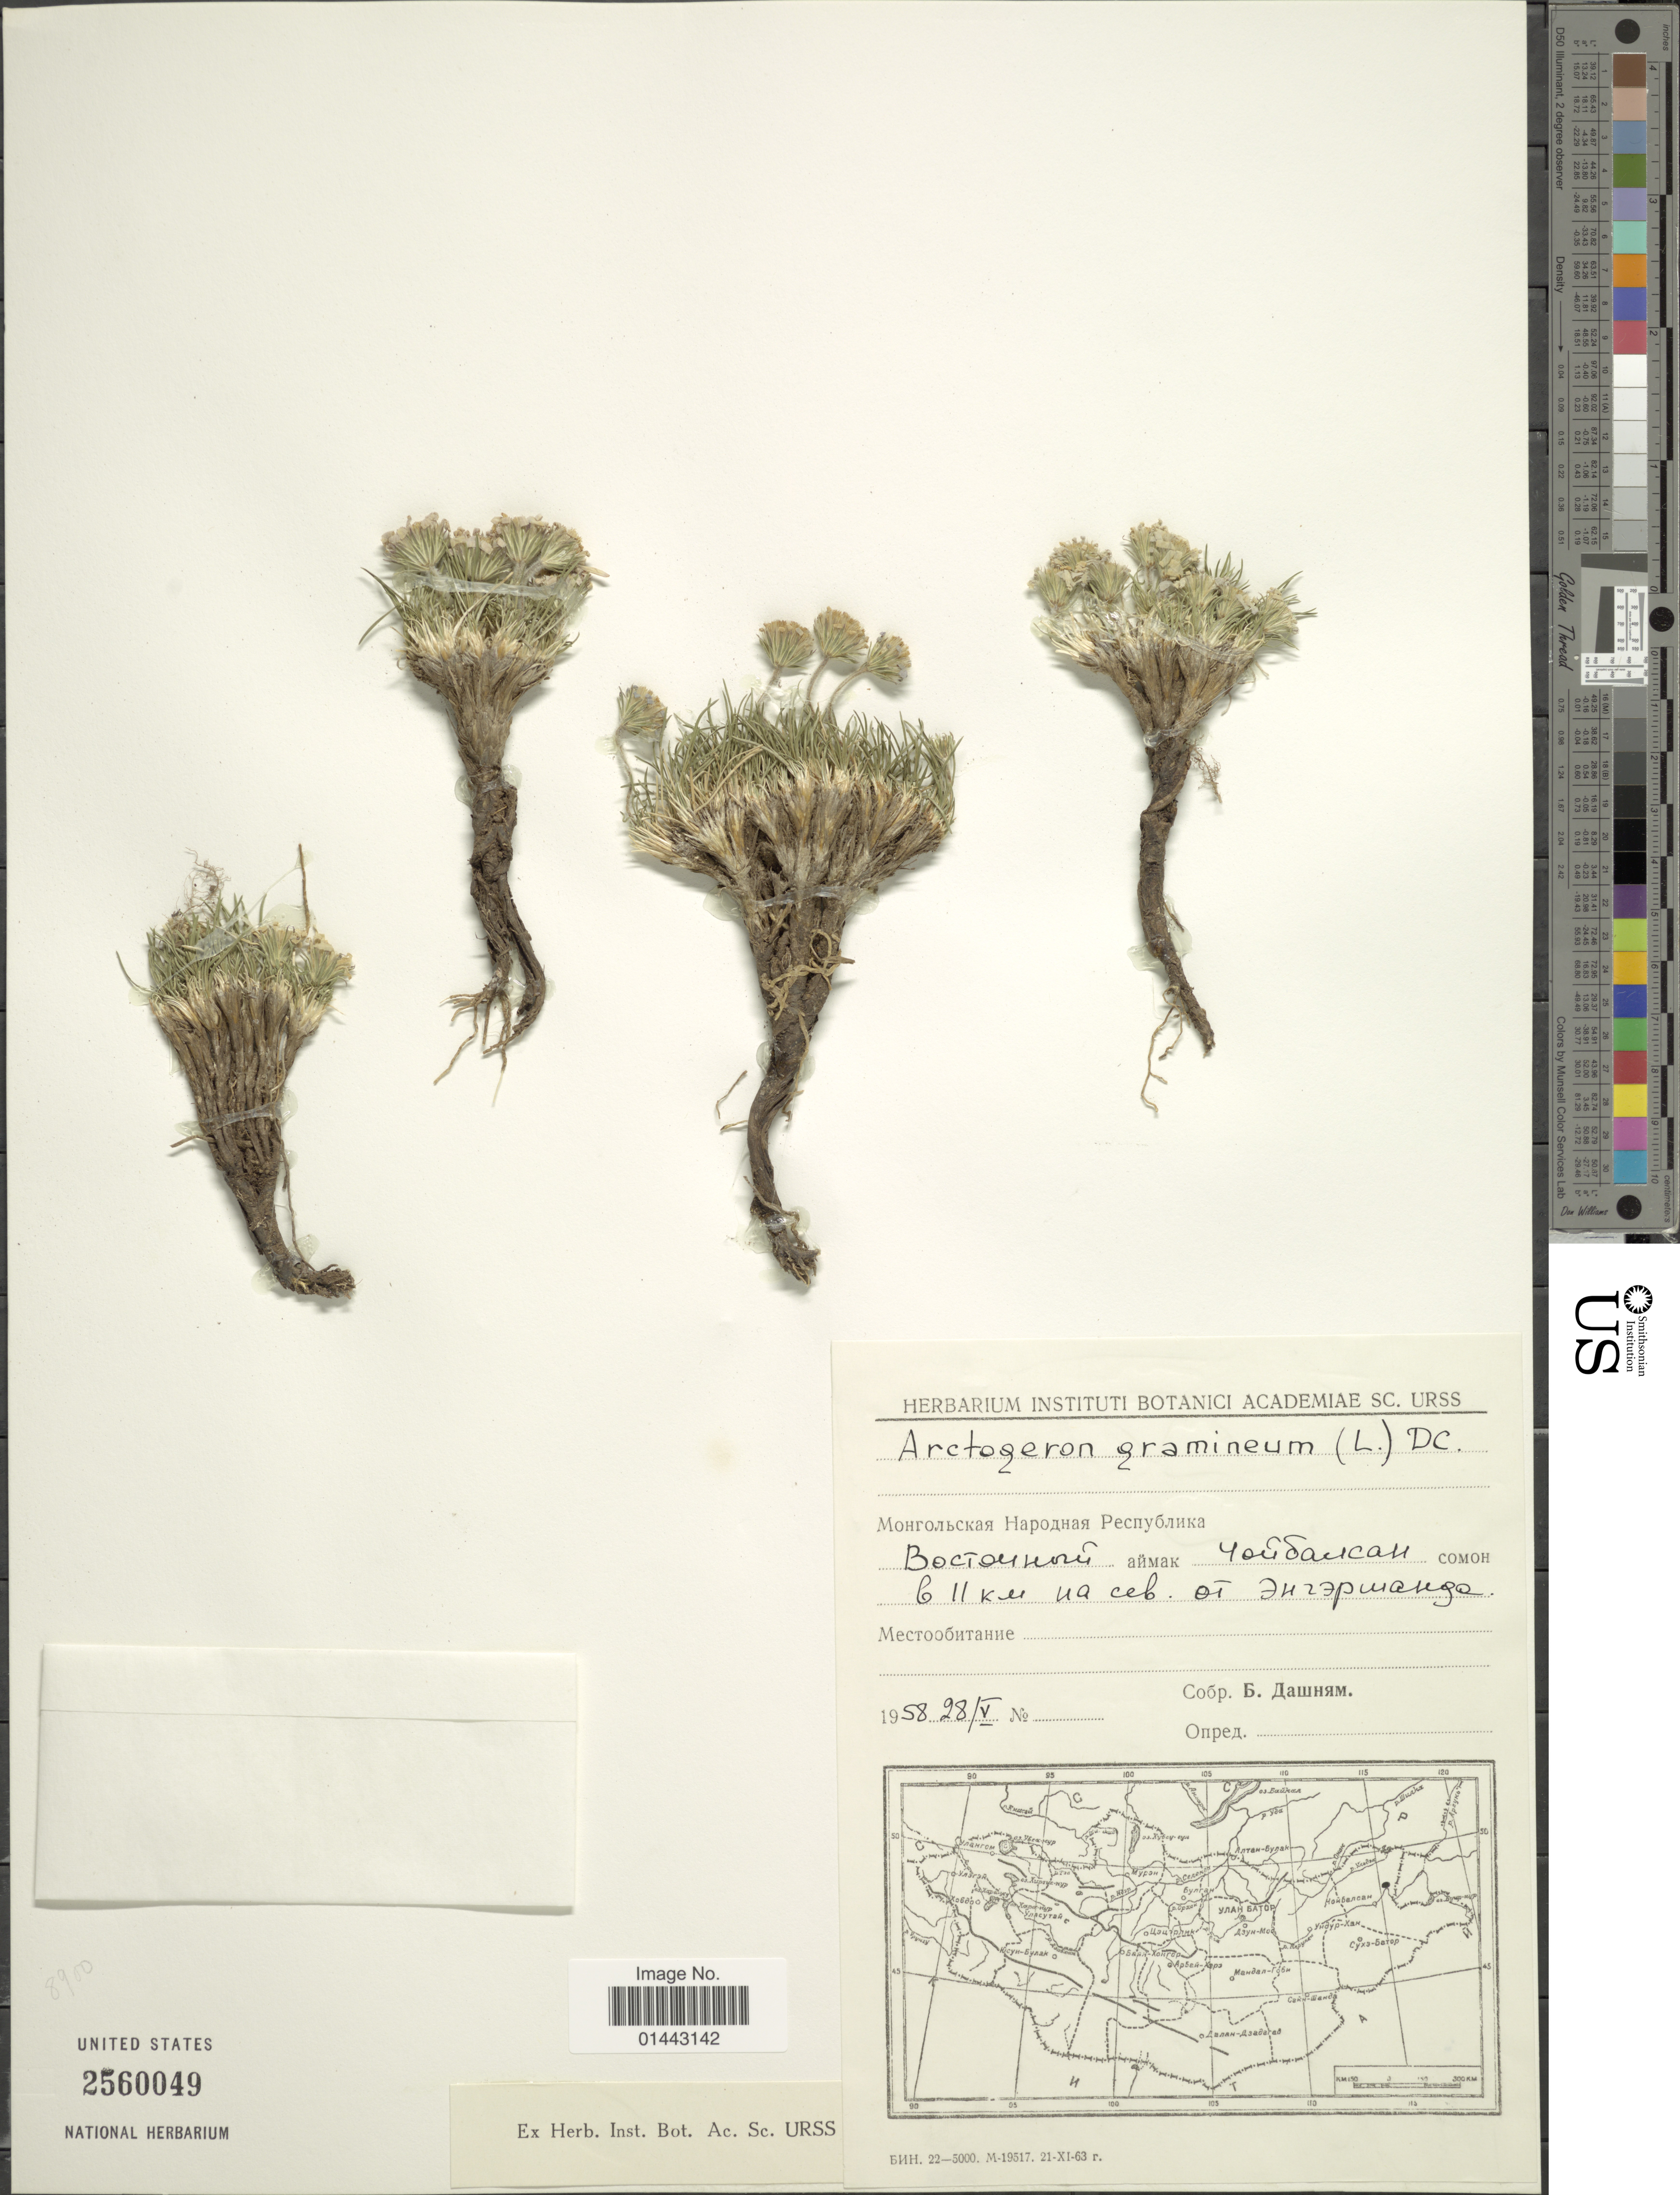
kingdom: Plantae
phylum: Tracheophyta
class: Magnoliopsida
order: Asterales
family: Asteraceae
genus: Erigeron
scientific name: Erigeron gramineum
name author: L.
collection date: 1958-05-28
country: Mongolia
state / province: Dornod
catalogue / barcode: US 2560049